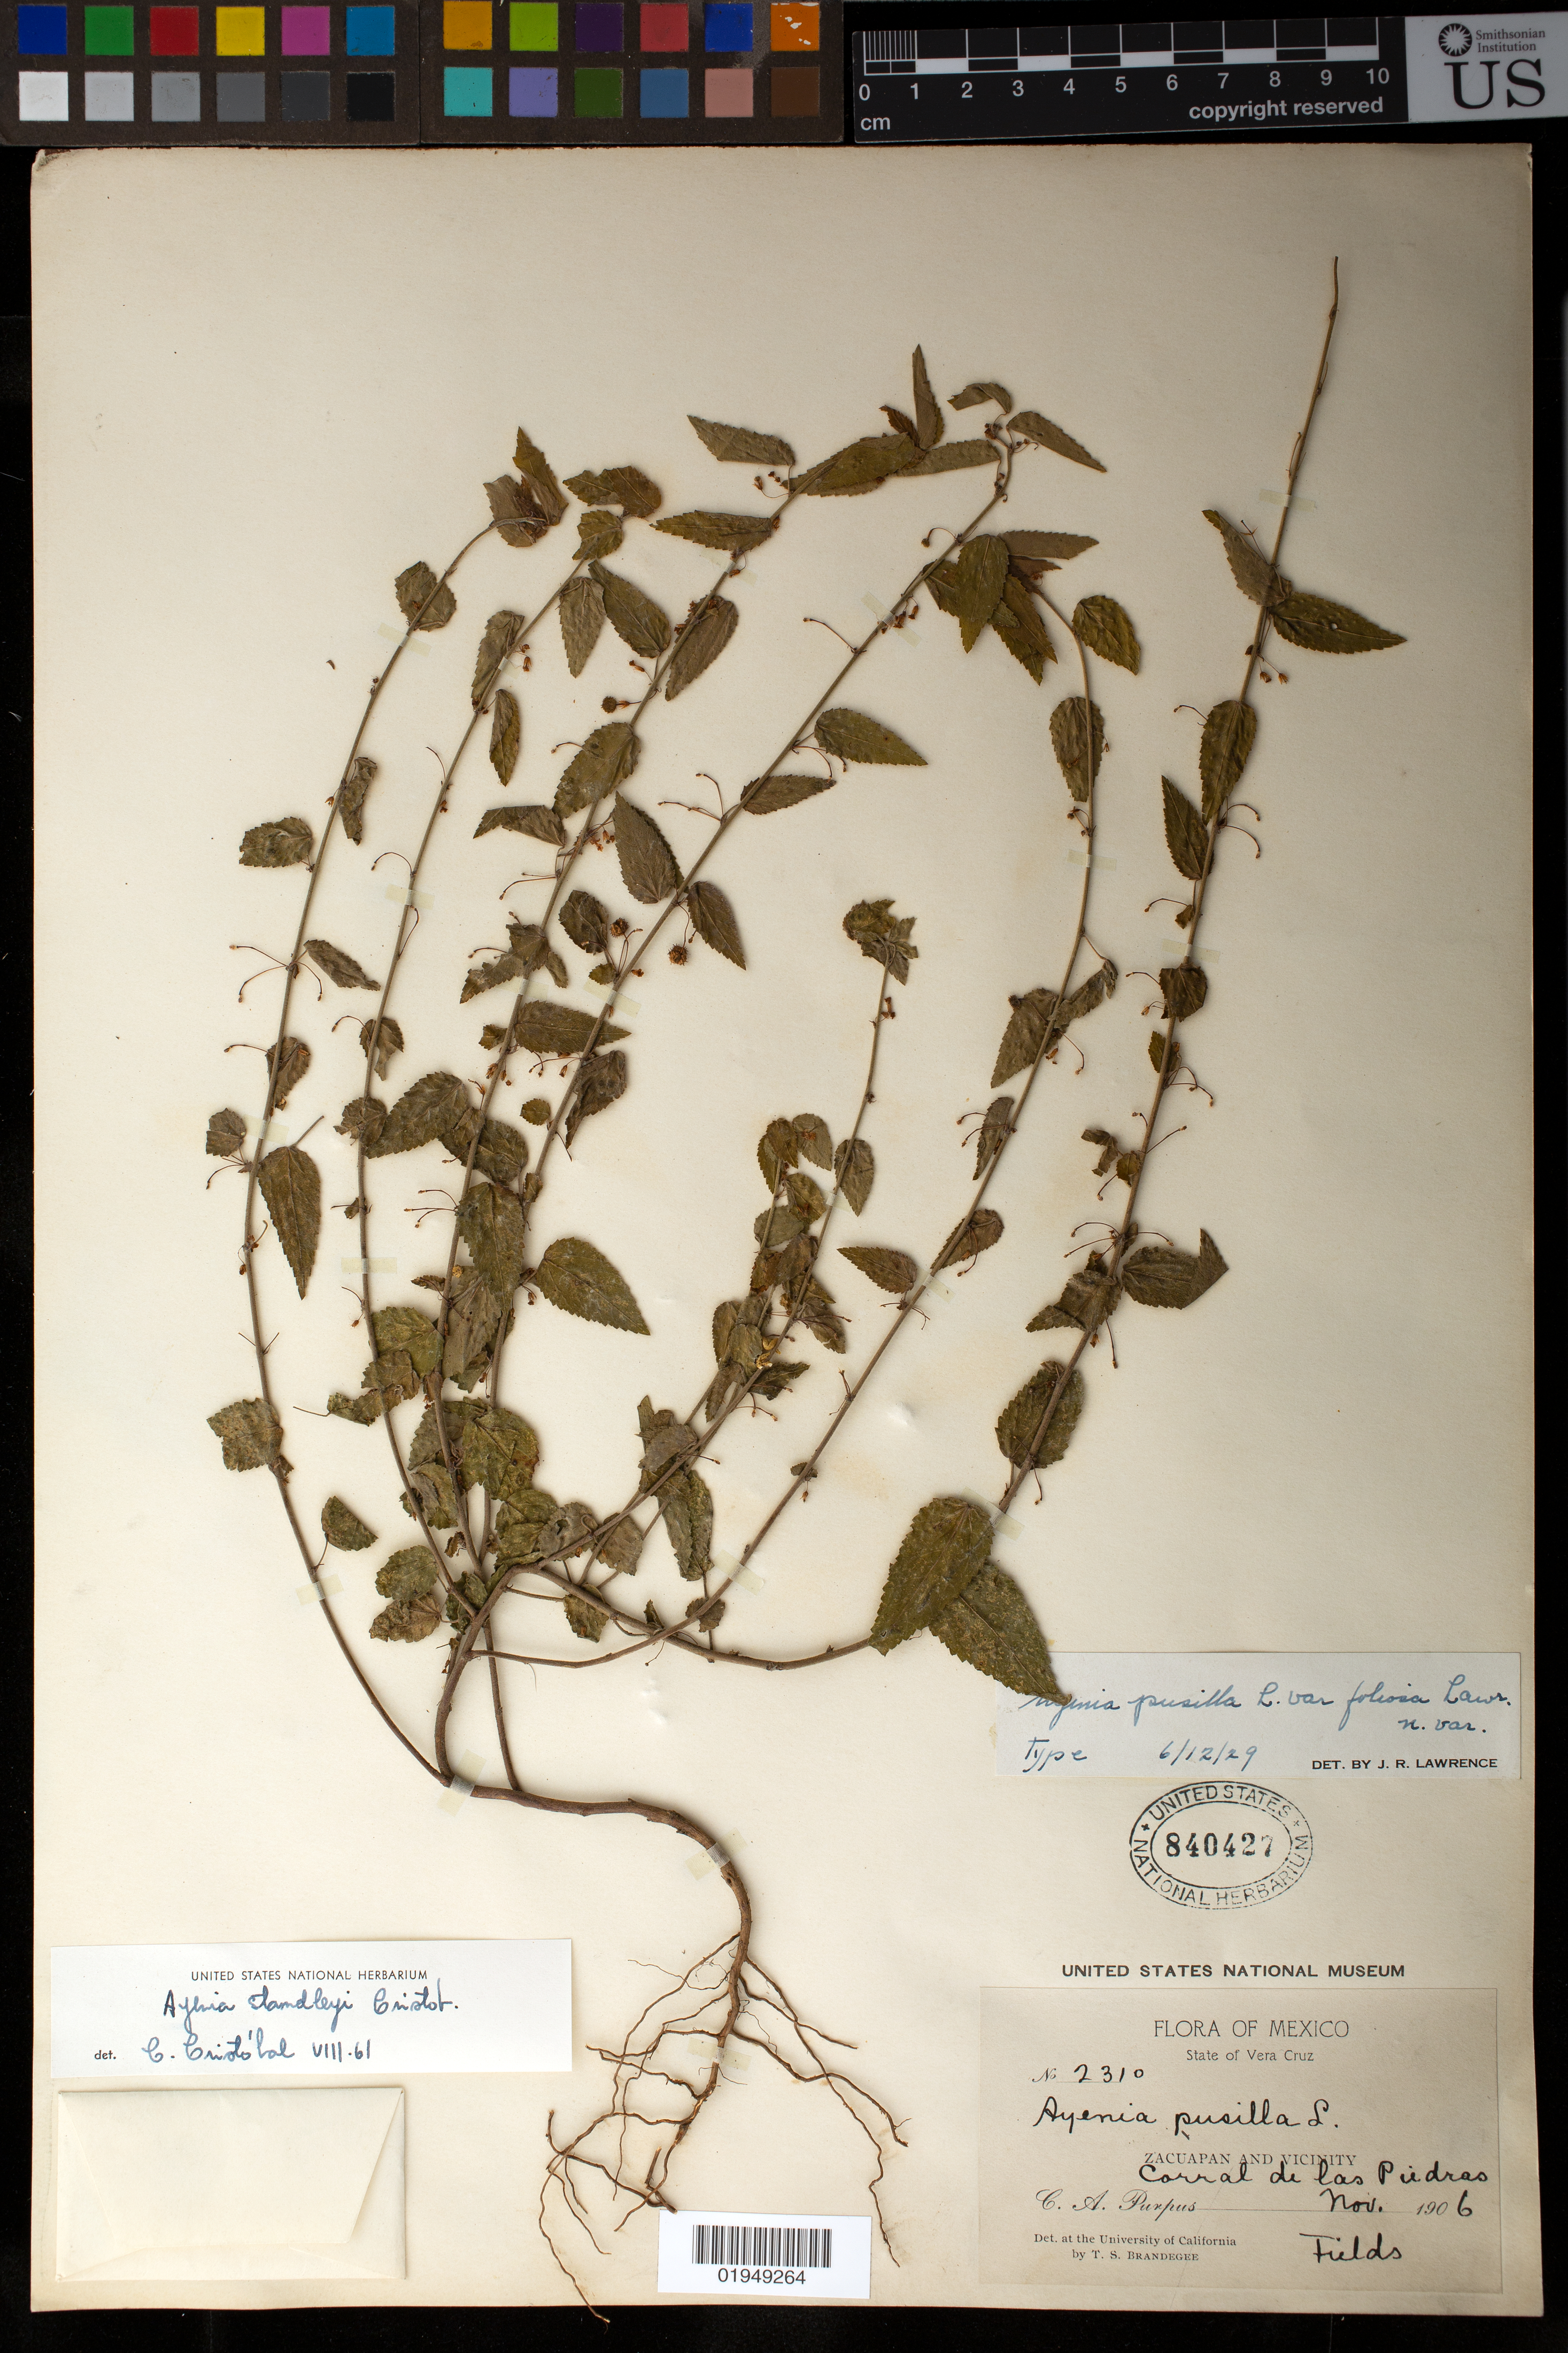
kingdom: Plantae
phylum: Tracheophyta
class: Magnoliopsida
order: Malvales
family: Malvaceae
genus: Ayenia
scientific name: Ayenia standleyi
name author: Cristóbal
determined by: Cristóbal, C. L.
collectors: C. A. Purpus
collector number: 2310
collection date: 1906-11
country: Mexico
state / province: Veracruz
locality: Zacupan and vicinity, Corral de las Piedras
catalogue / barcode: US 840427